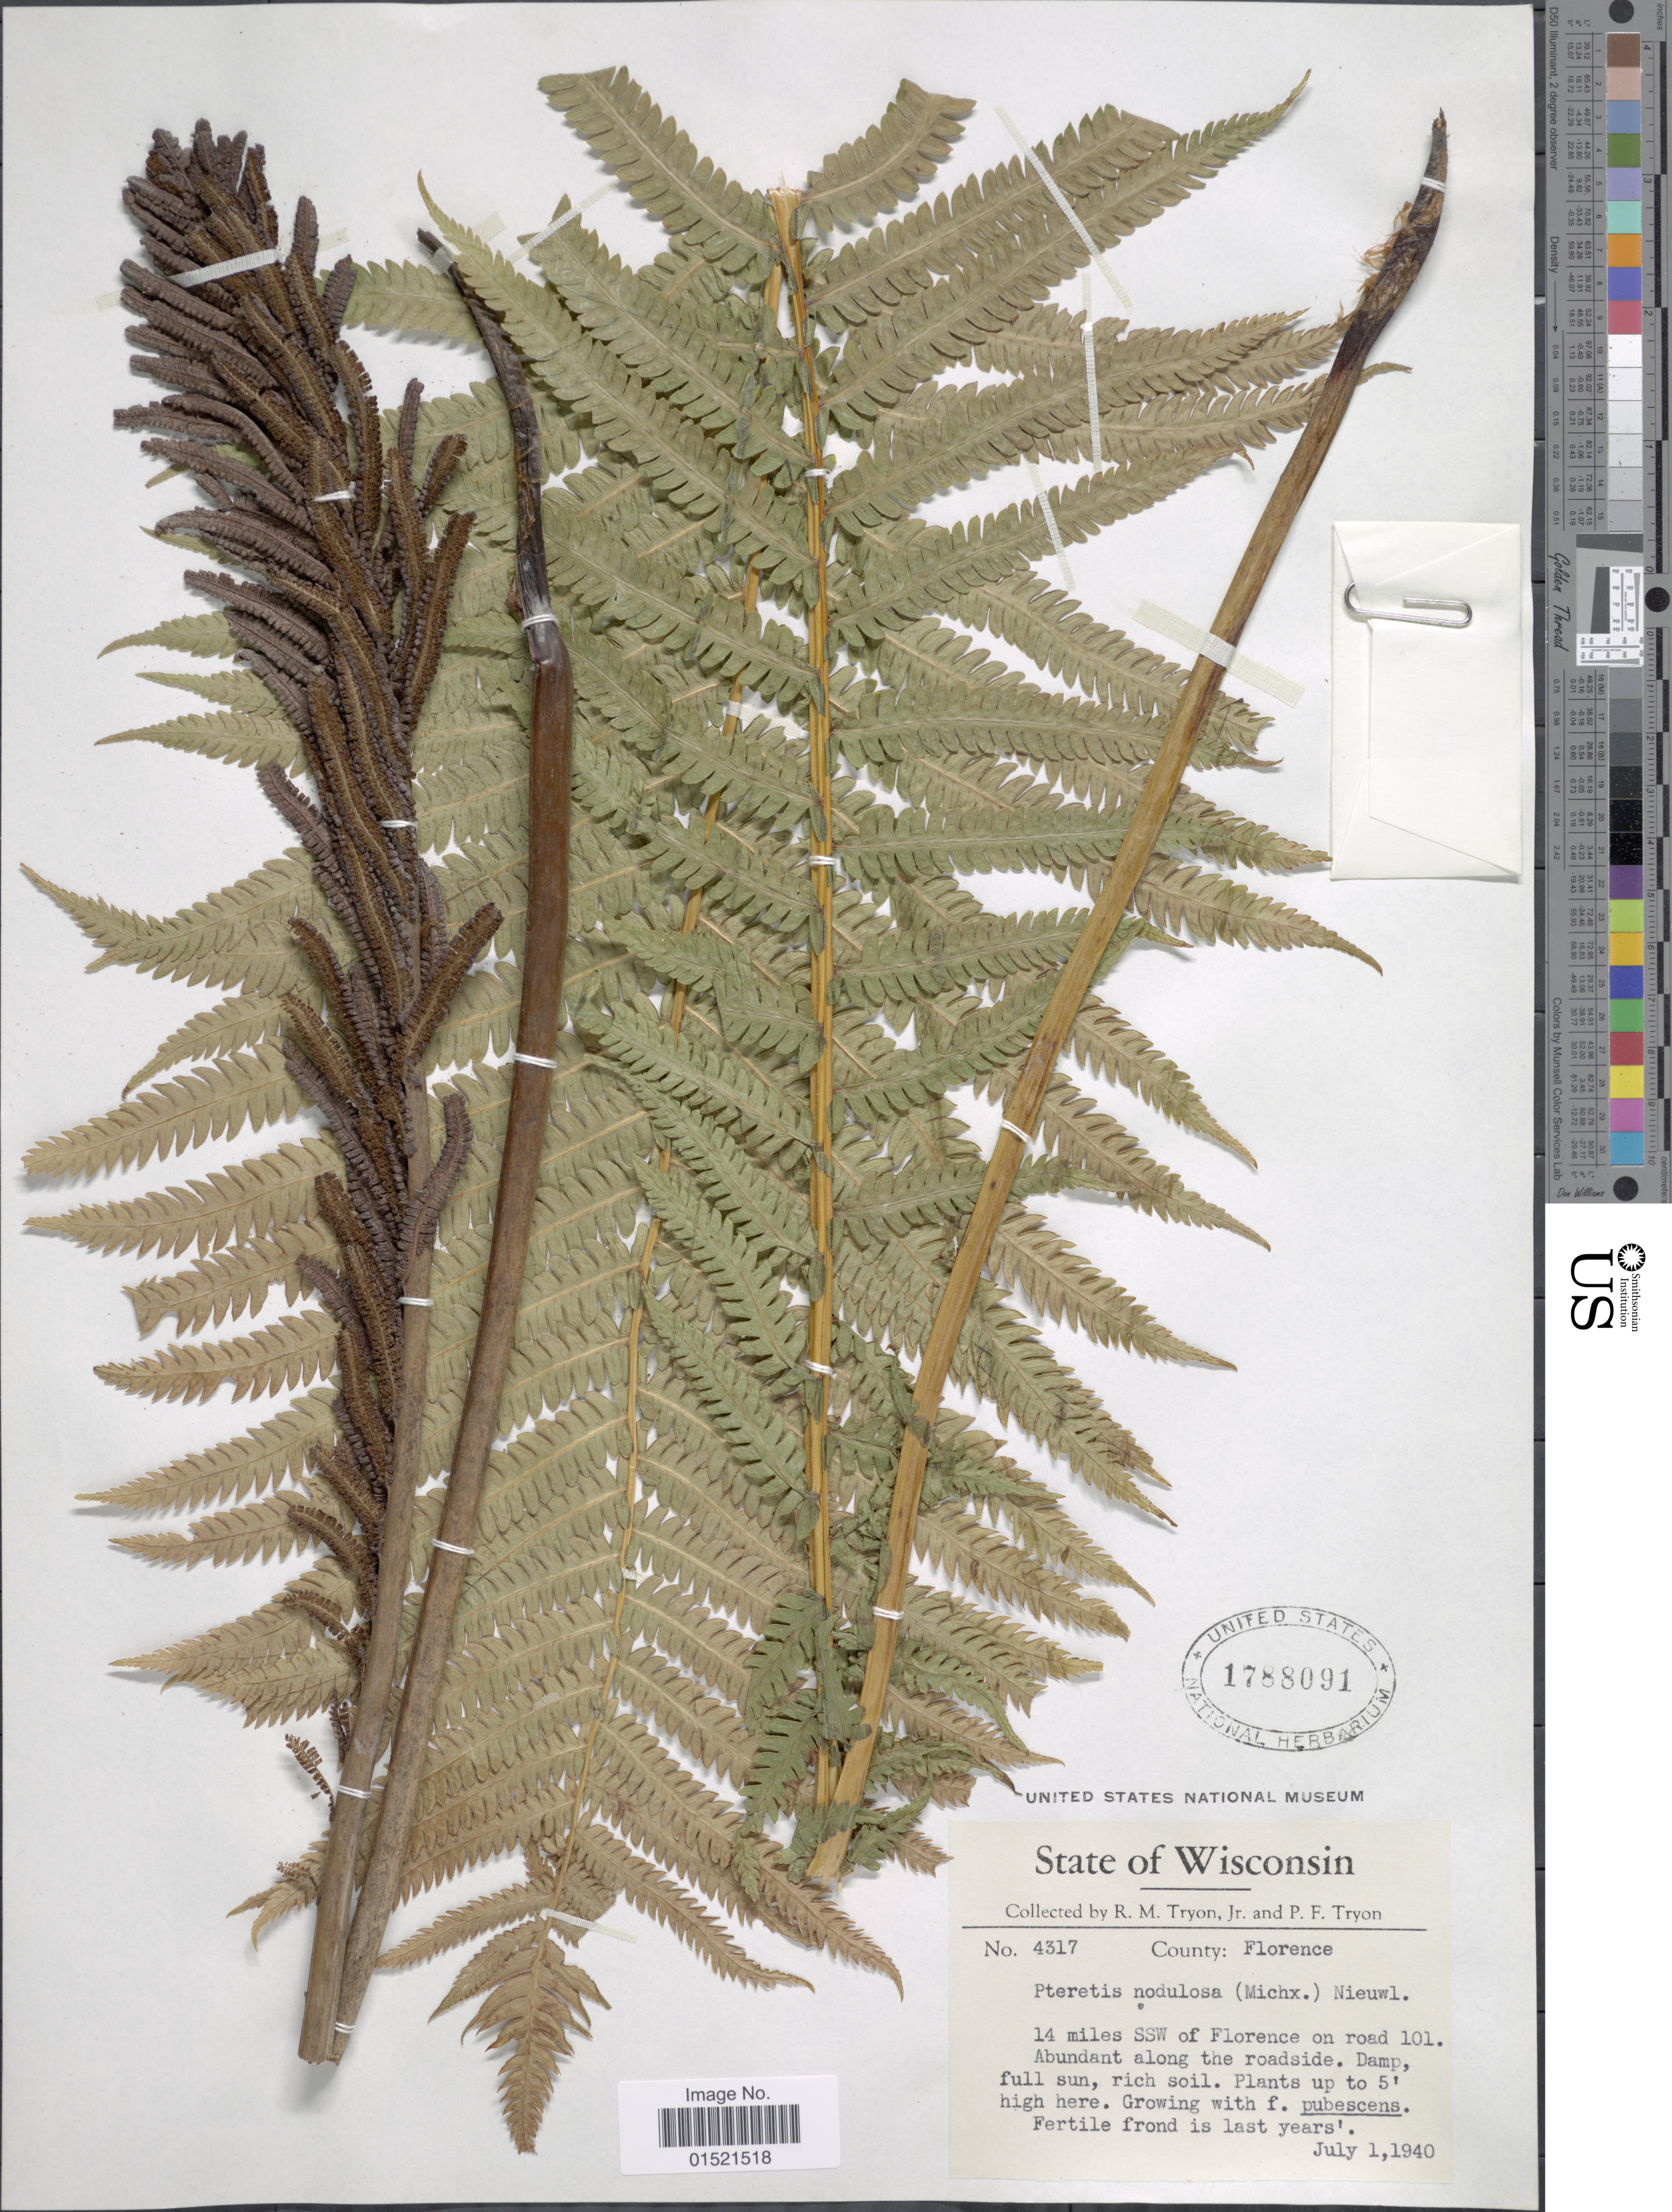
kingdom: Plantae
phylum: Tracheophyta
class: Polypodiopsida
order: Polypodiales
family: Onocleaceae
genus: Matteuccia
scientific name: Matteuccia struthiopteris var. pensylvanica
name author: (Willd.) C.V. Morton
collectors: R. M. Tryon & P. Tryon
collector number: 4317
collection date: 1940-07-01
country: United States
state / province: Wisconsin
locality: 14 miles SSW of Florence on road 101. Abundant along the roadside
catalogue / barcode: US 1788091